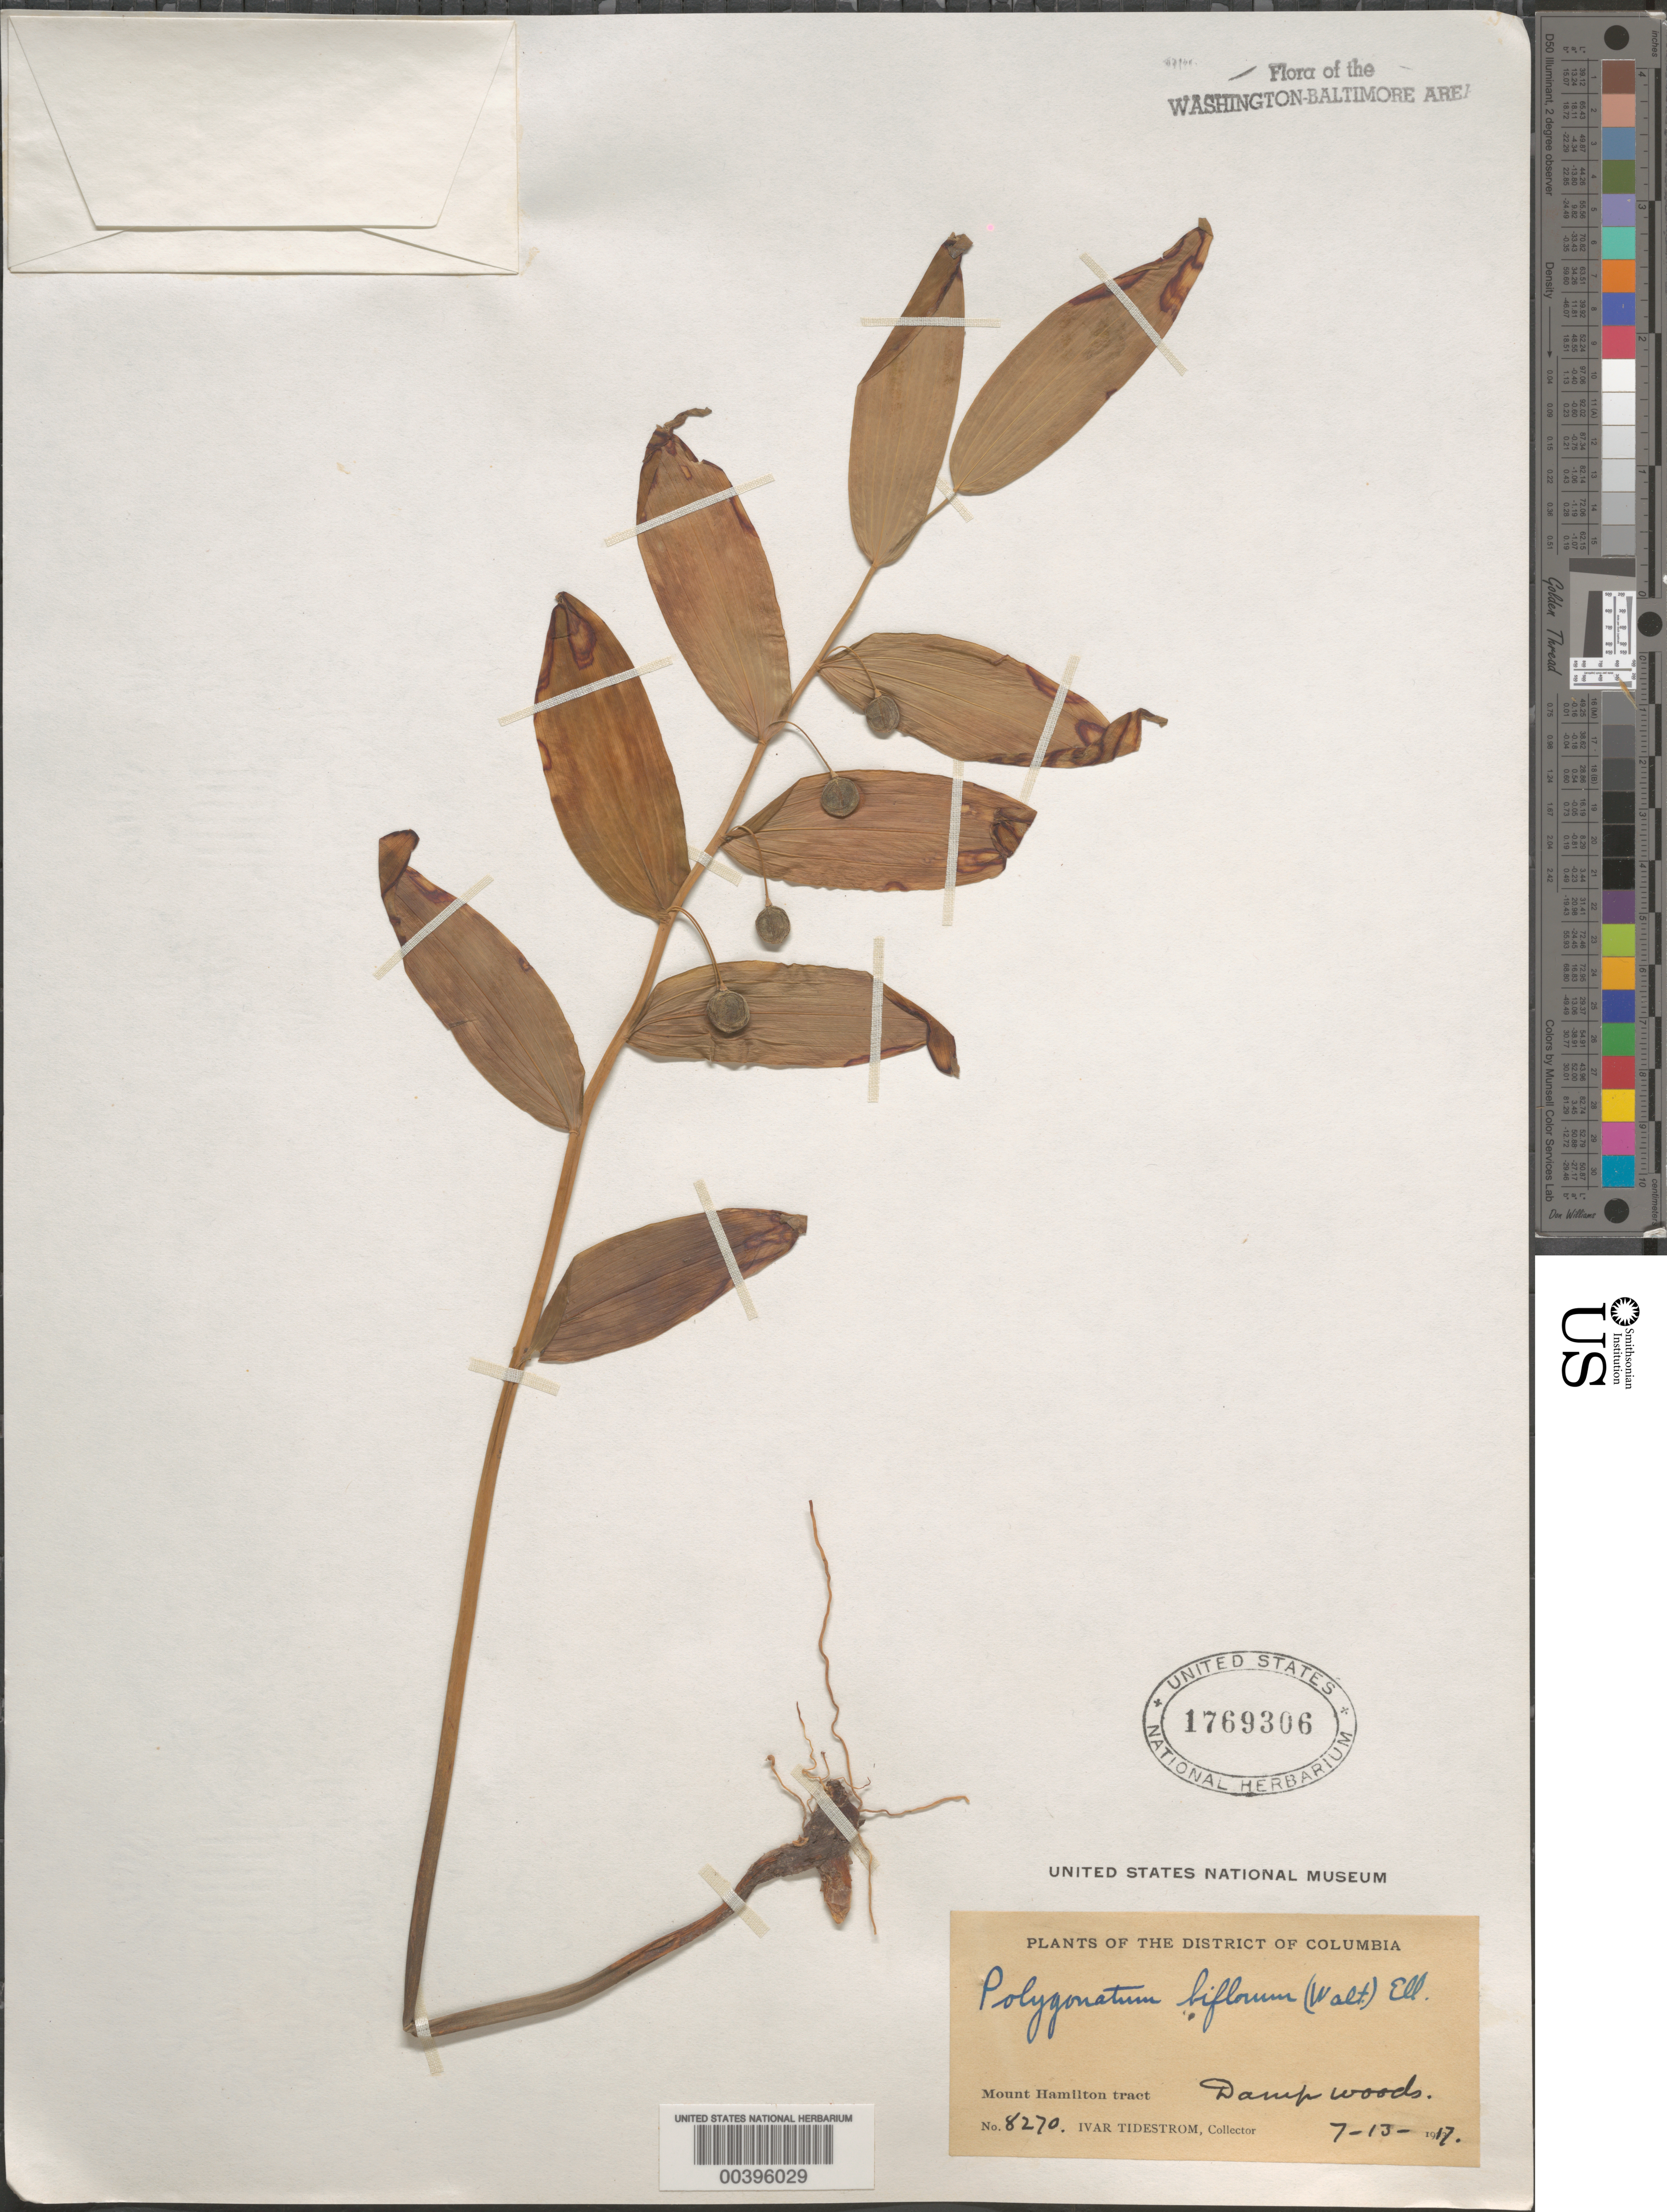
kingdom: Plantae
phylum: Tracheophyta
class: Liliopsida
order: Asparagales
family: Asparagaceae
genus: Polygonatum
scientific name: Polygonatum biflorum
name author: (Walter) Elliott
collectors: I. F. Tidestrom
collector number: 8270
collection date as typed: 13 Jul 1917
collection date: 1917-07-13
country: United States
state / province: District of Columbia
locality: Mount Hamilton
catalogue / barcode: US 1769306